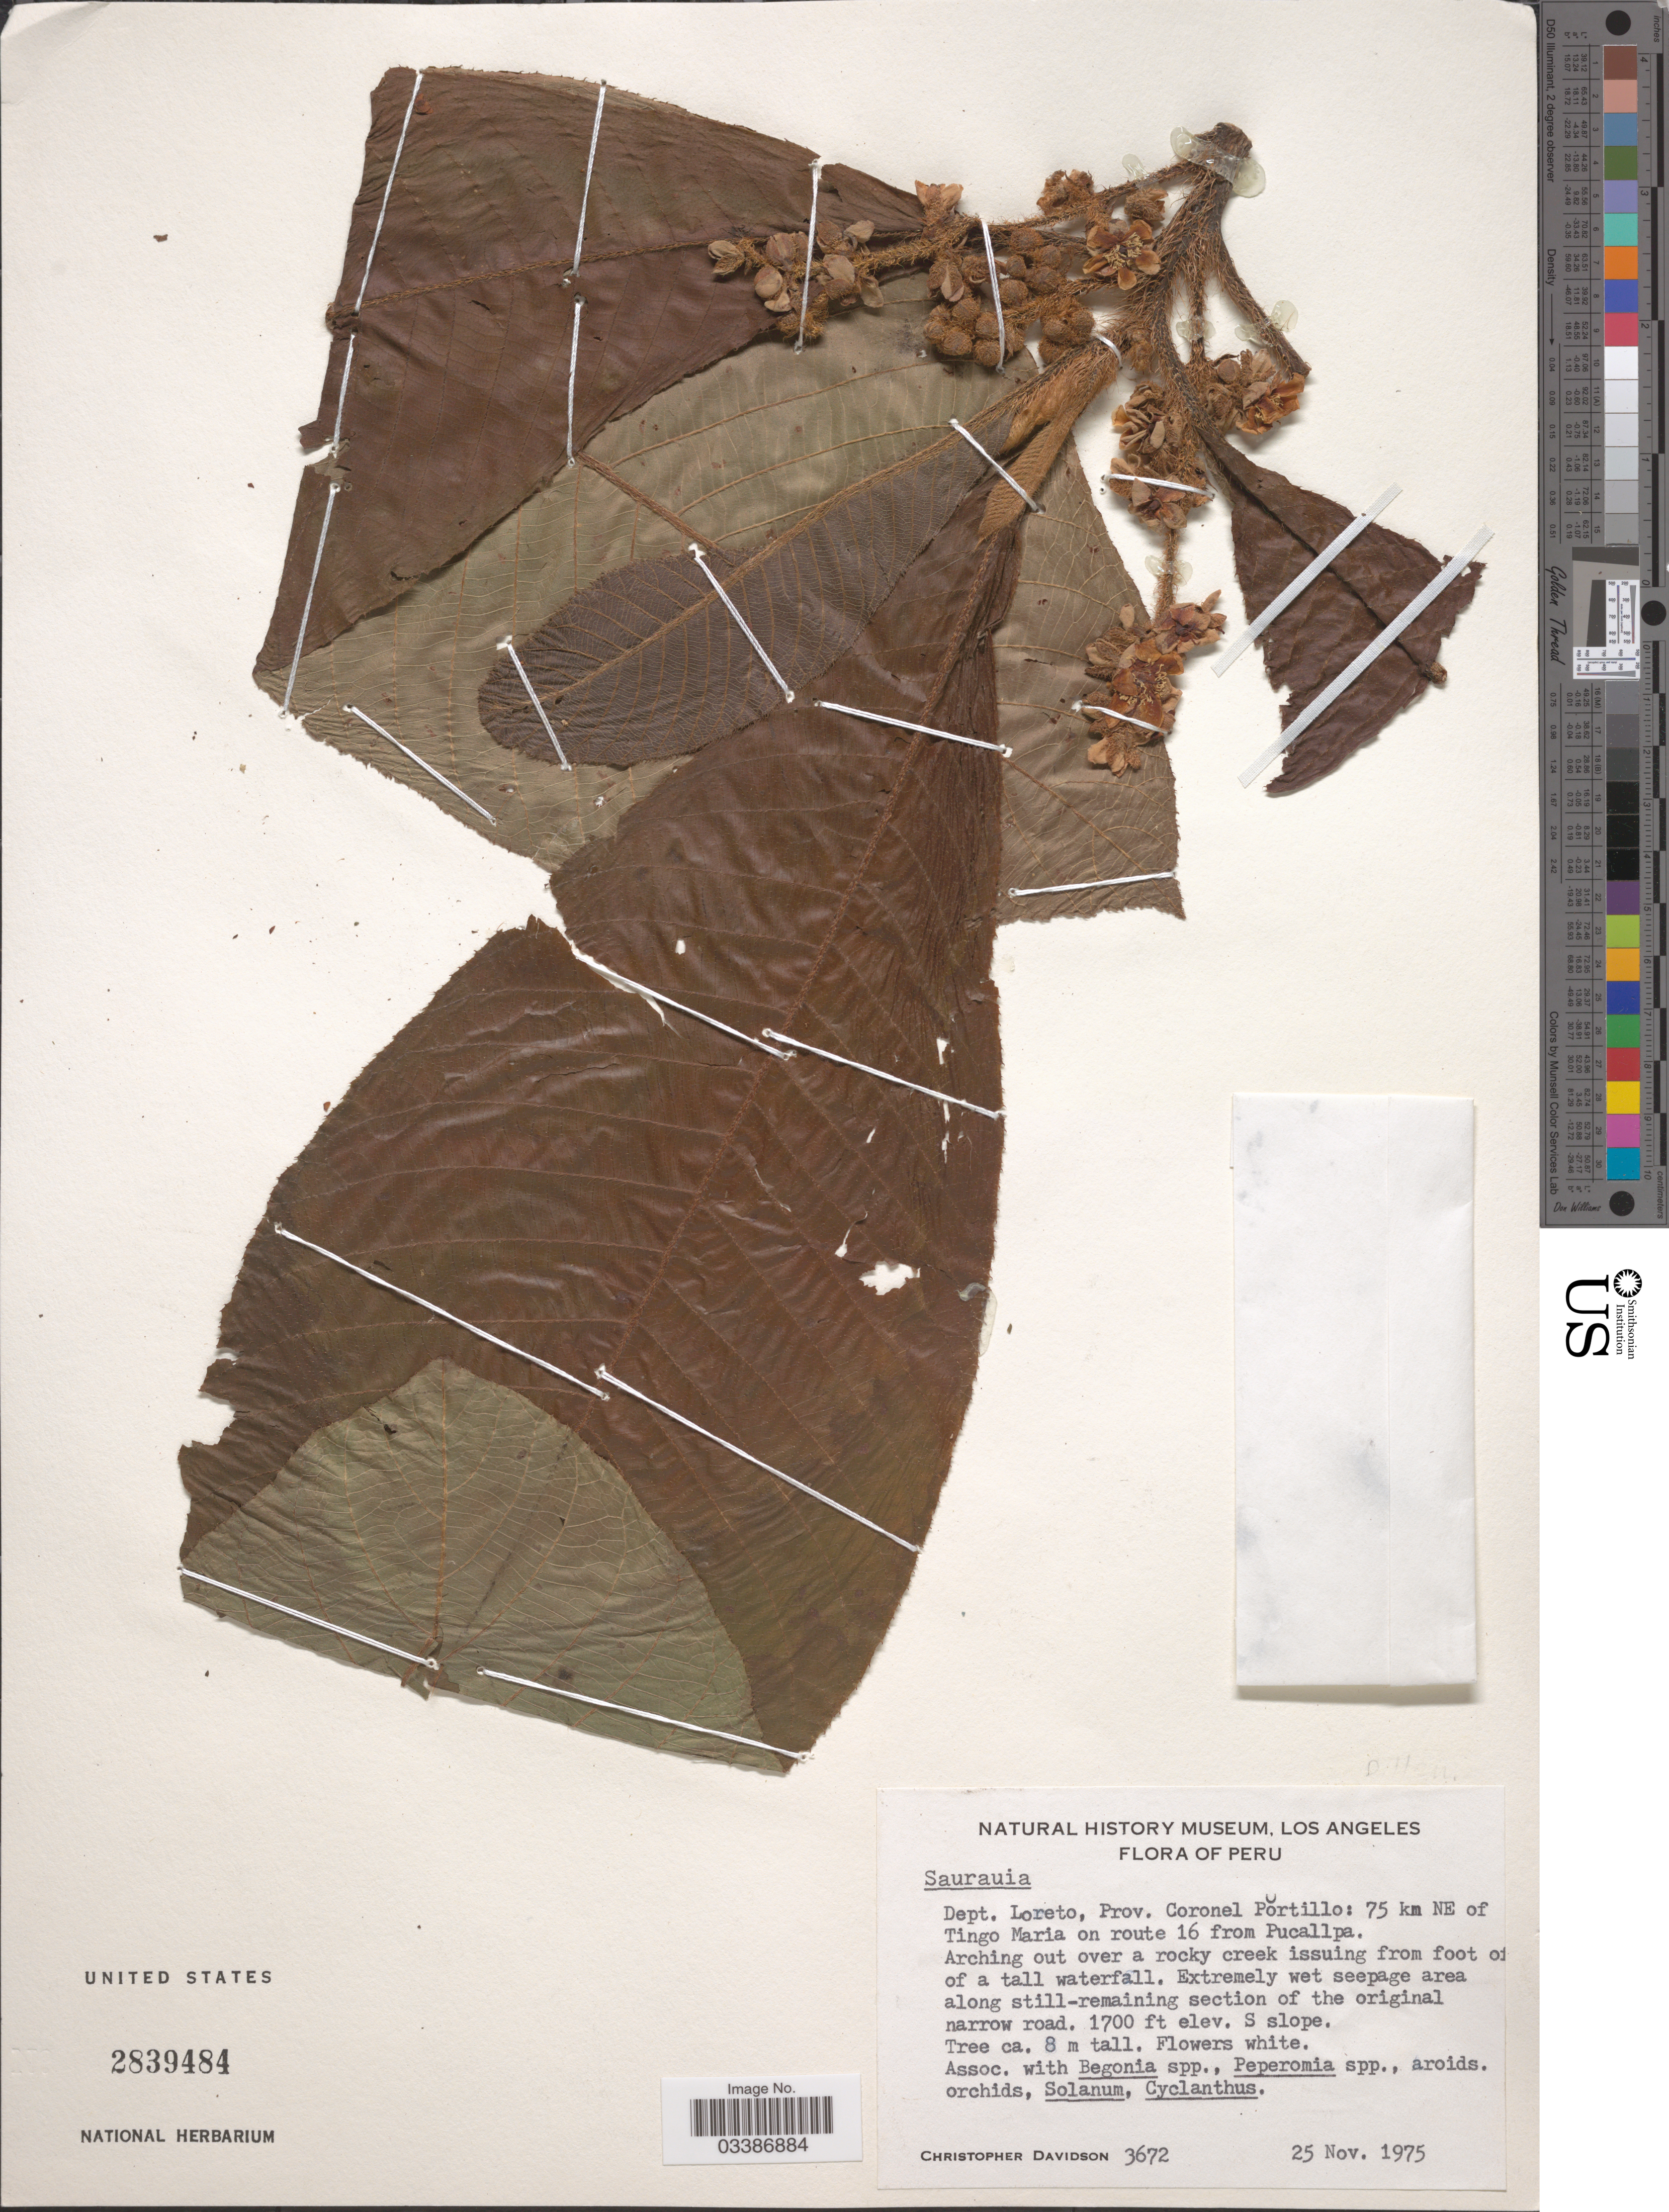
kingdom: Plantae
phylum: Tracheophyta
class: Magnoliopsida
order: Ericales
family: Actinidiaceae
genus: Saurauia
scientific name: Saurauia sp.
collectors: C. Davidson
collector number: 3672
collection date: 1975-11-25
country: Peru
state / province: Loreto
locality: Dept. Loreto, Prov. Coronel Portillo: 75 km NE of Tingo Maria on route 16 from Pucallpa. S slope.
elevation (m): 518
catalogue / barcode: US 2839484